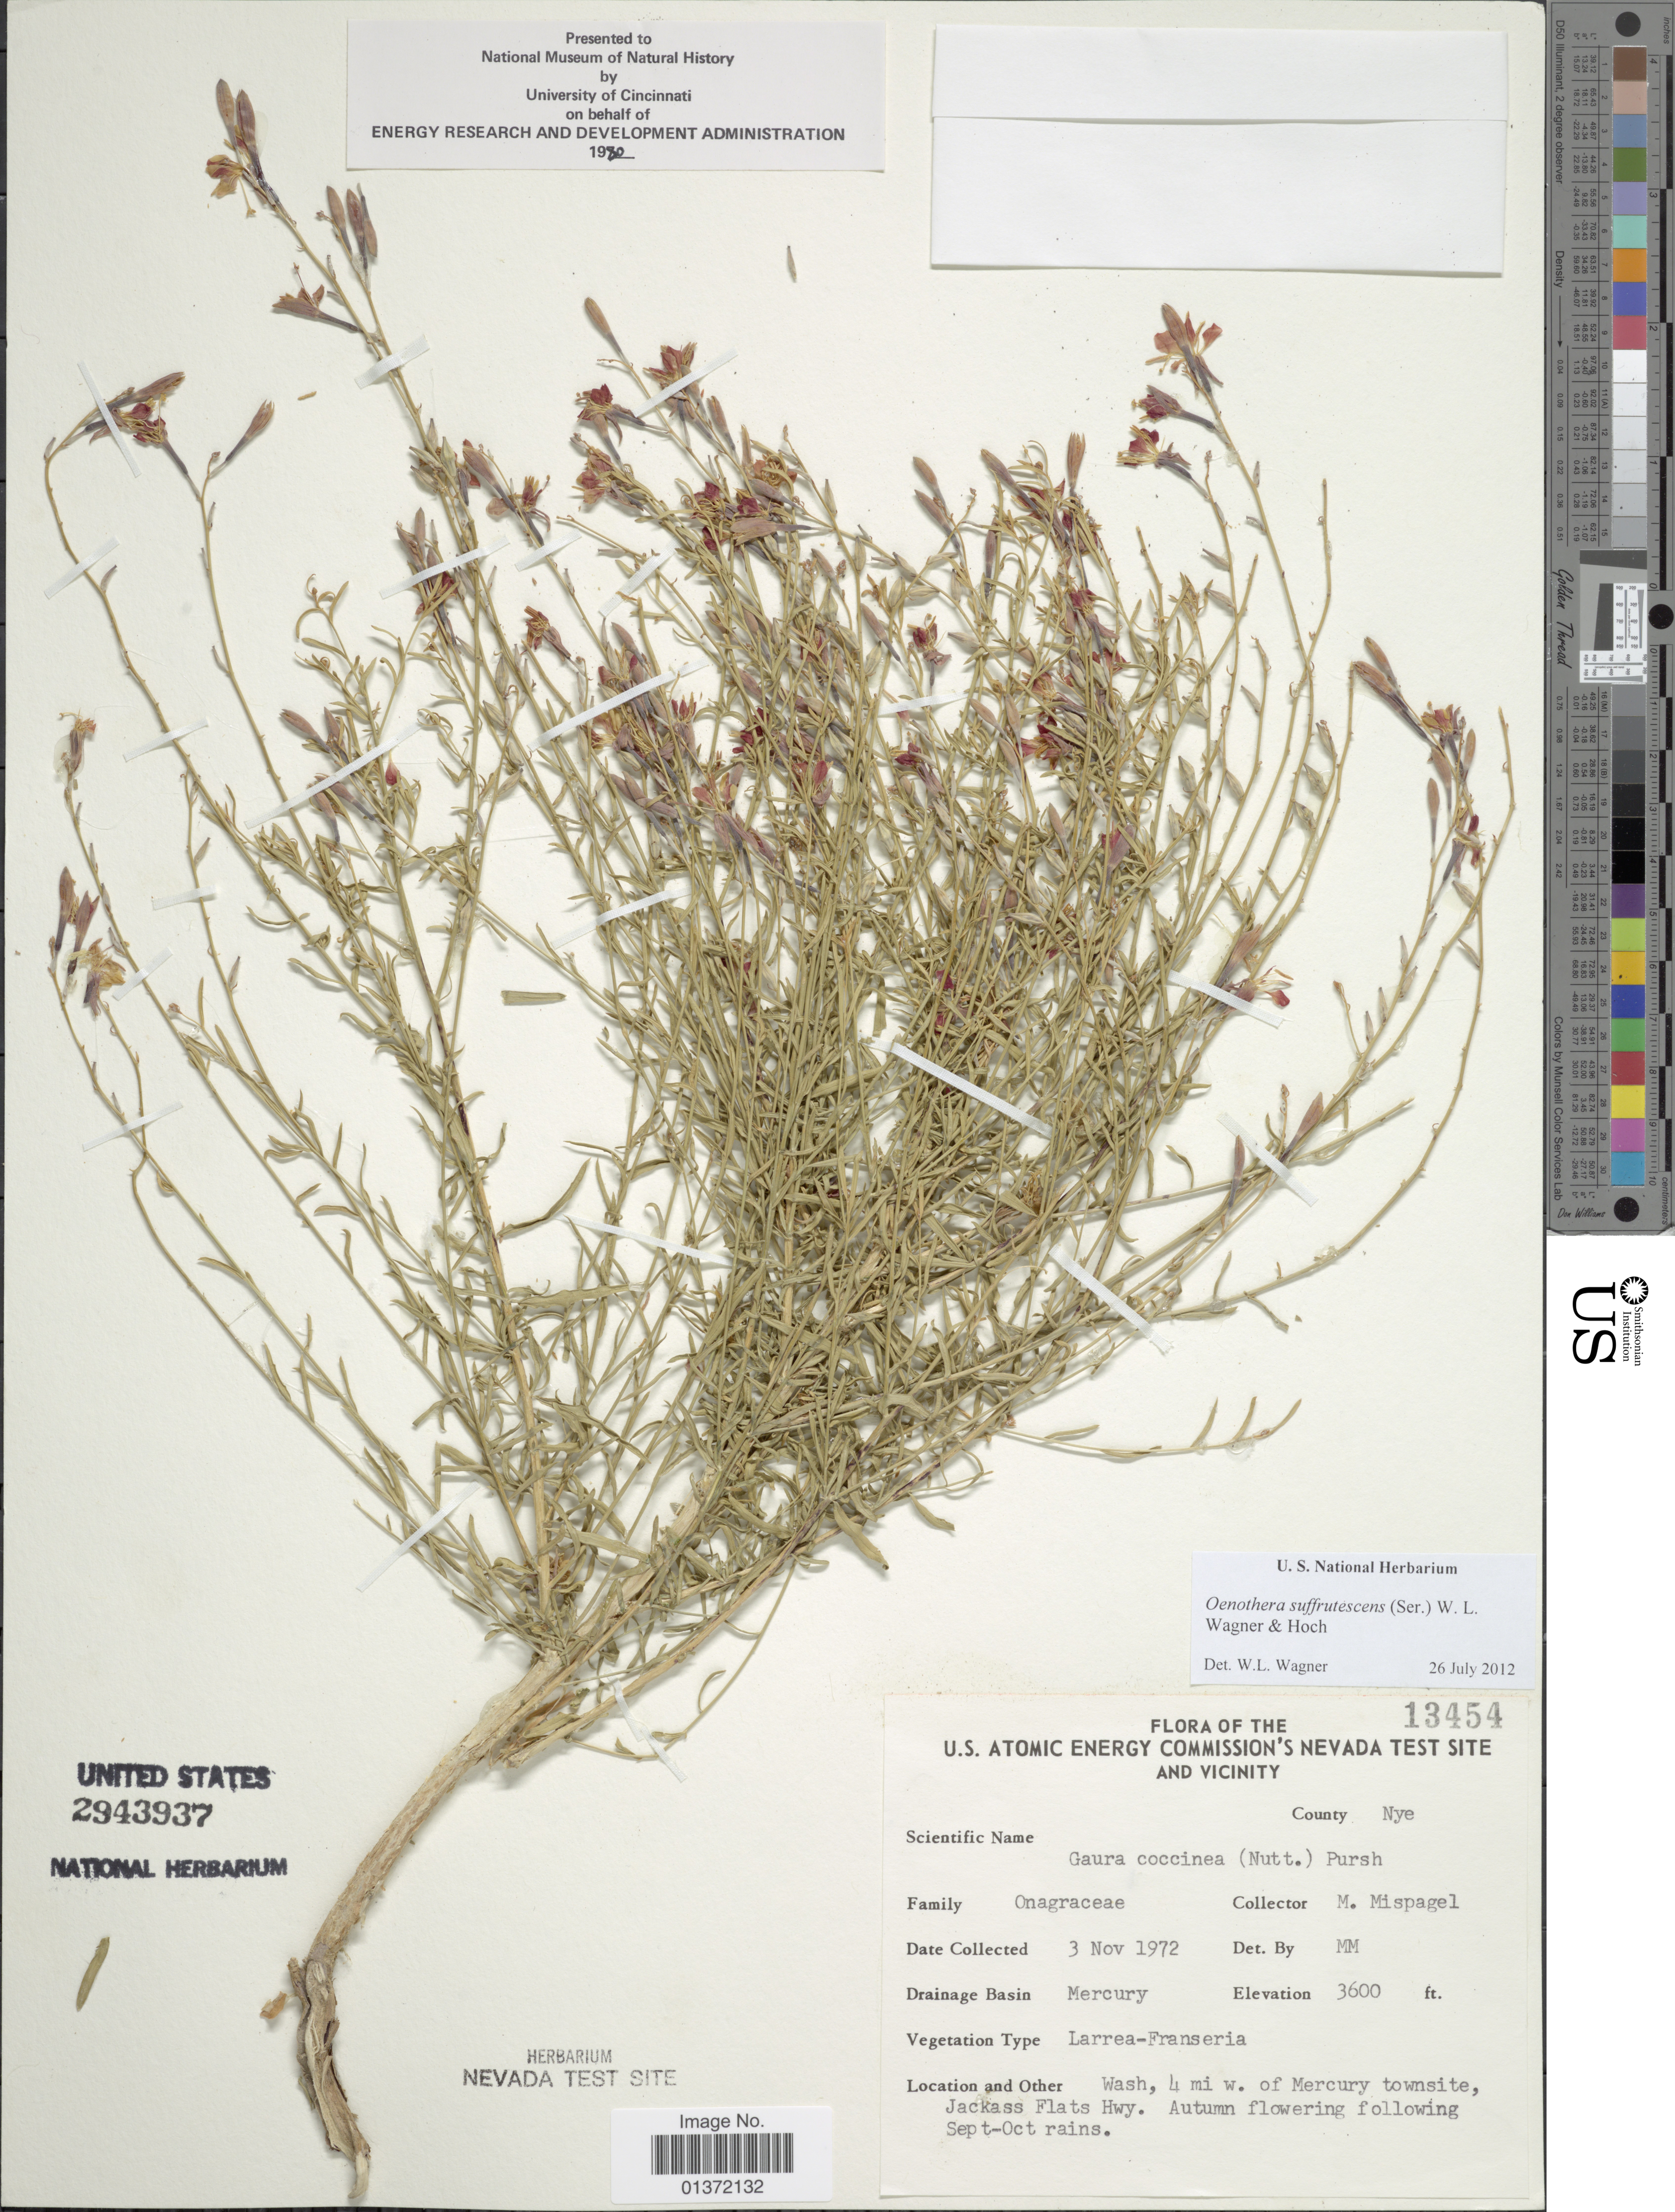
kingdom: Plantae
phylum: Tracheophyta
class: Magnoliopsida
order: Myrtales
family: Onagraceae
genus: Oenothera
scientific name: Oenothera suffrutescens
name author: (Ser.) W.L. Wagner & Hoch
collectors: M. Mispagel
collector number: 13454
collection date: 1972-11-03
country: United States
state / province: Nevada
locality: U.S. Atomic energy commisssion's Nevada Test Site and vicinity, county Nye, Wash, 4 mi. w. of Mercury townsite, Jackass Flats Hwy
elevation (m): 1097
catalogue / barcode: US 2943937